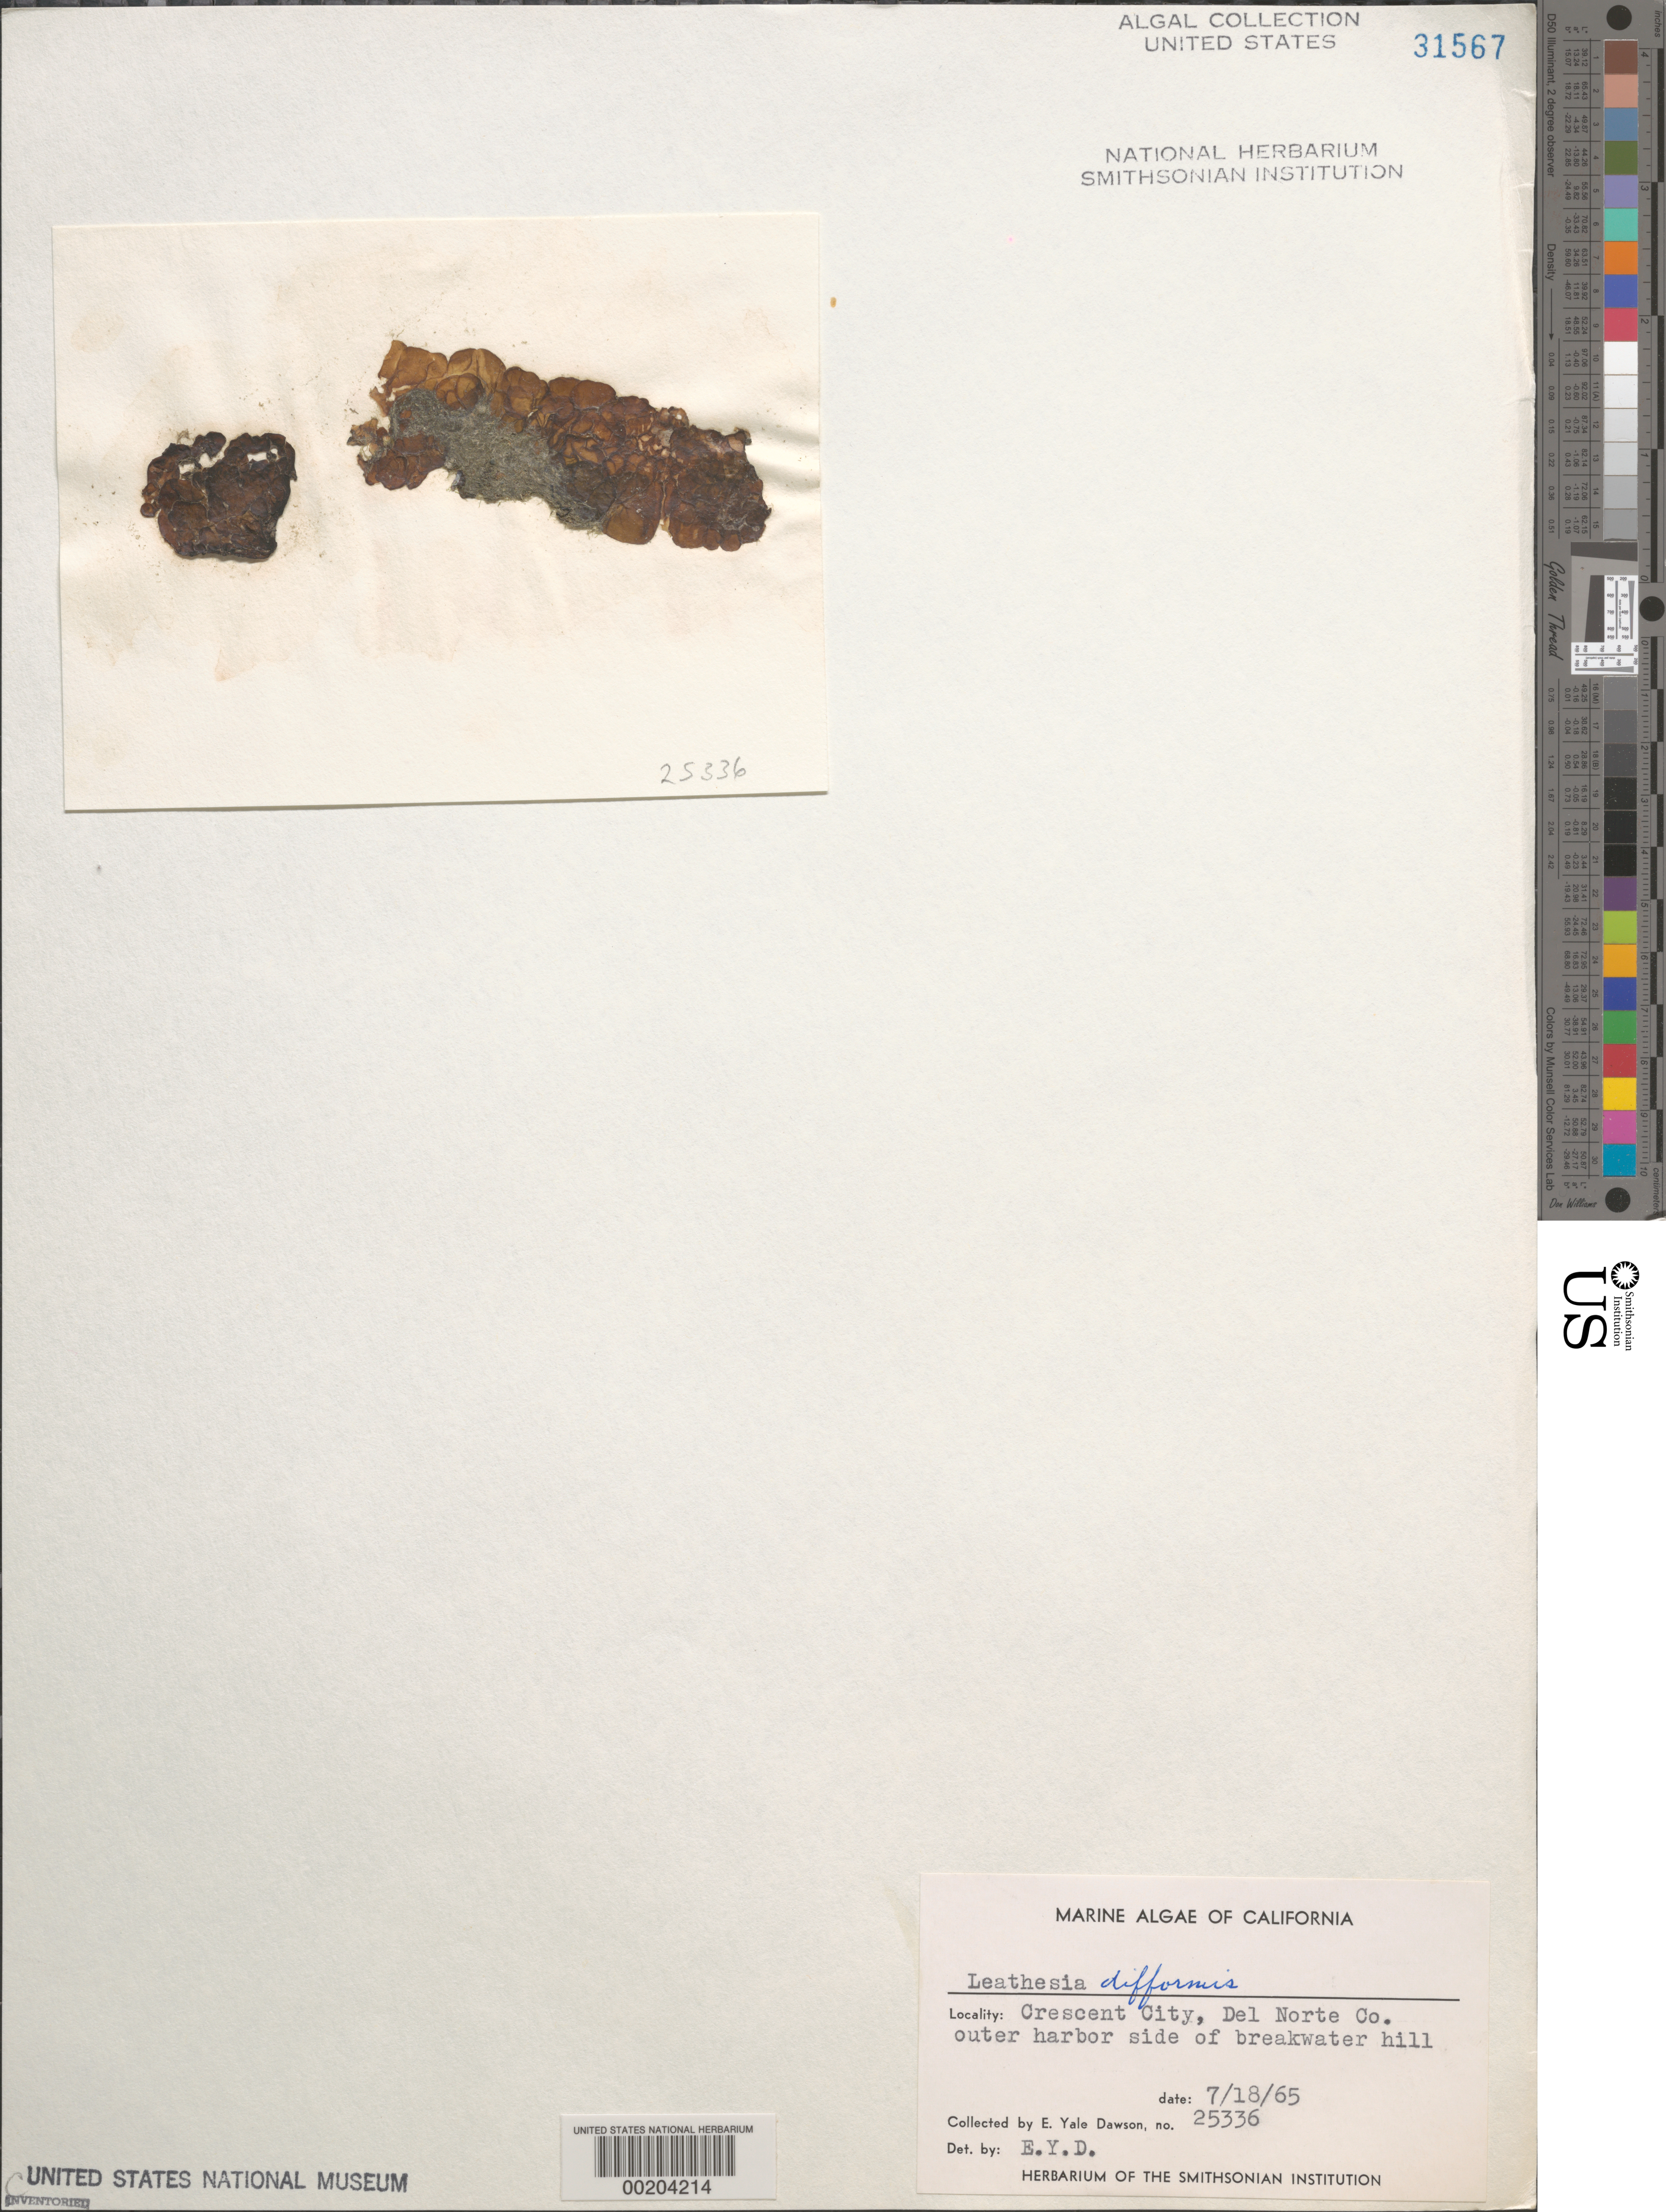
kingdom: Chromista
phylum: Ochrophyta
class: Phaeophyceae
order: Ectocarpales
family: Chordariaceae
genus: Leathesia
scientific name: Leathesia difformis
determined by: Dawson, E. Y.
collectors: E. Y. Dawson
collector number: EYD 25336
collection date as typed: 18 Jul 1965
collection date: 1965-07-18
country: United States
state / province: California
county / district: Del Norte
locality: Crescent City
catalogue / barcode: US 31567